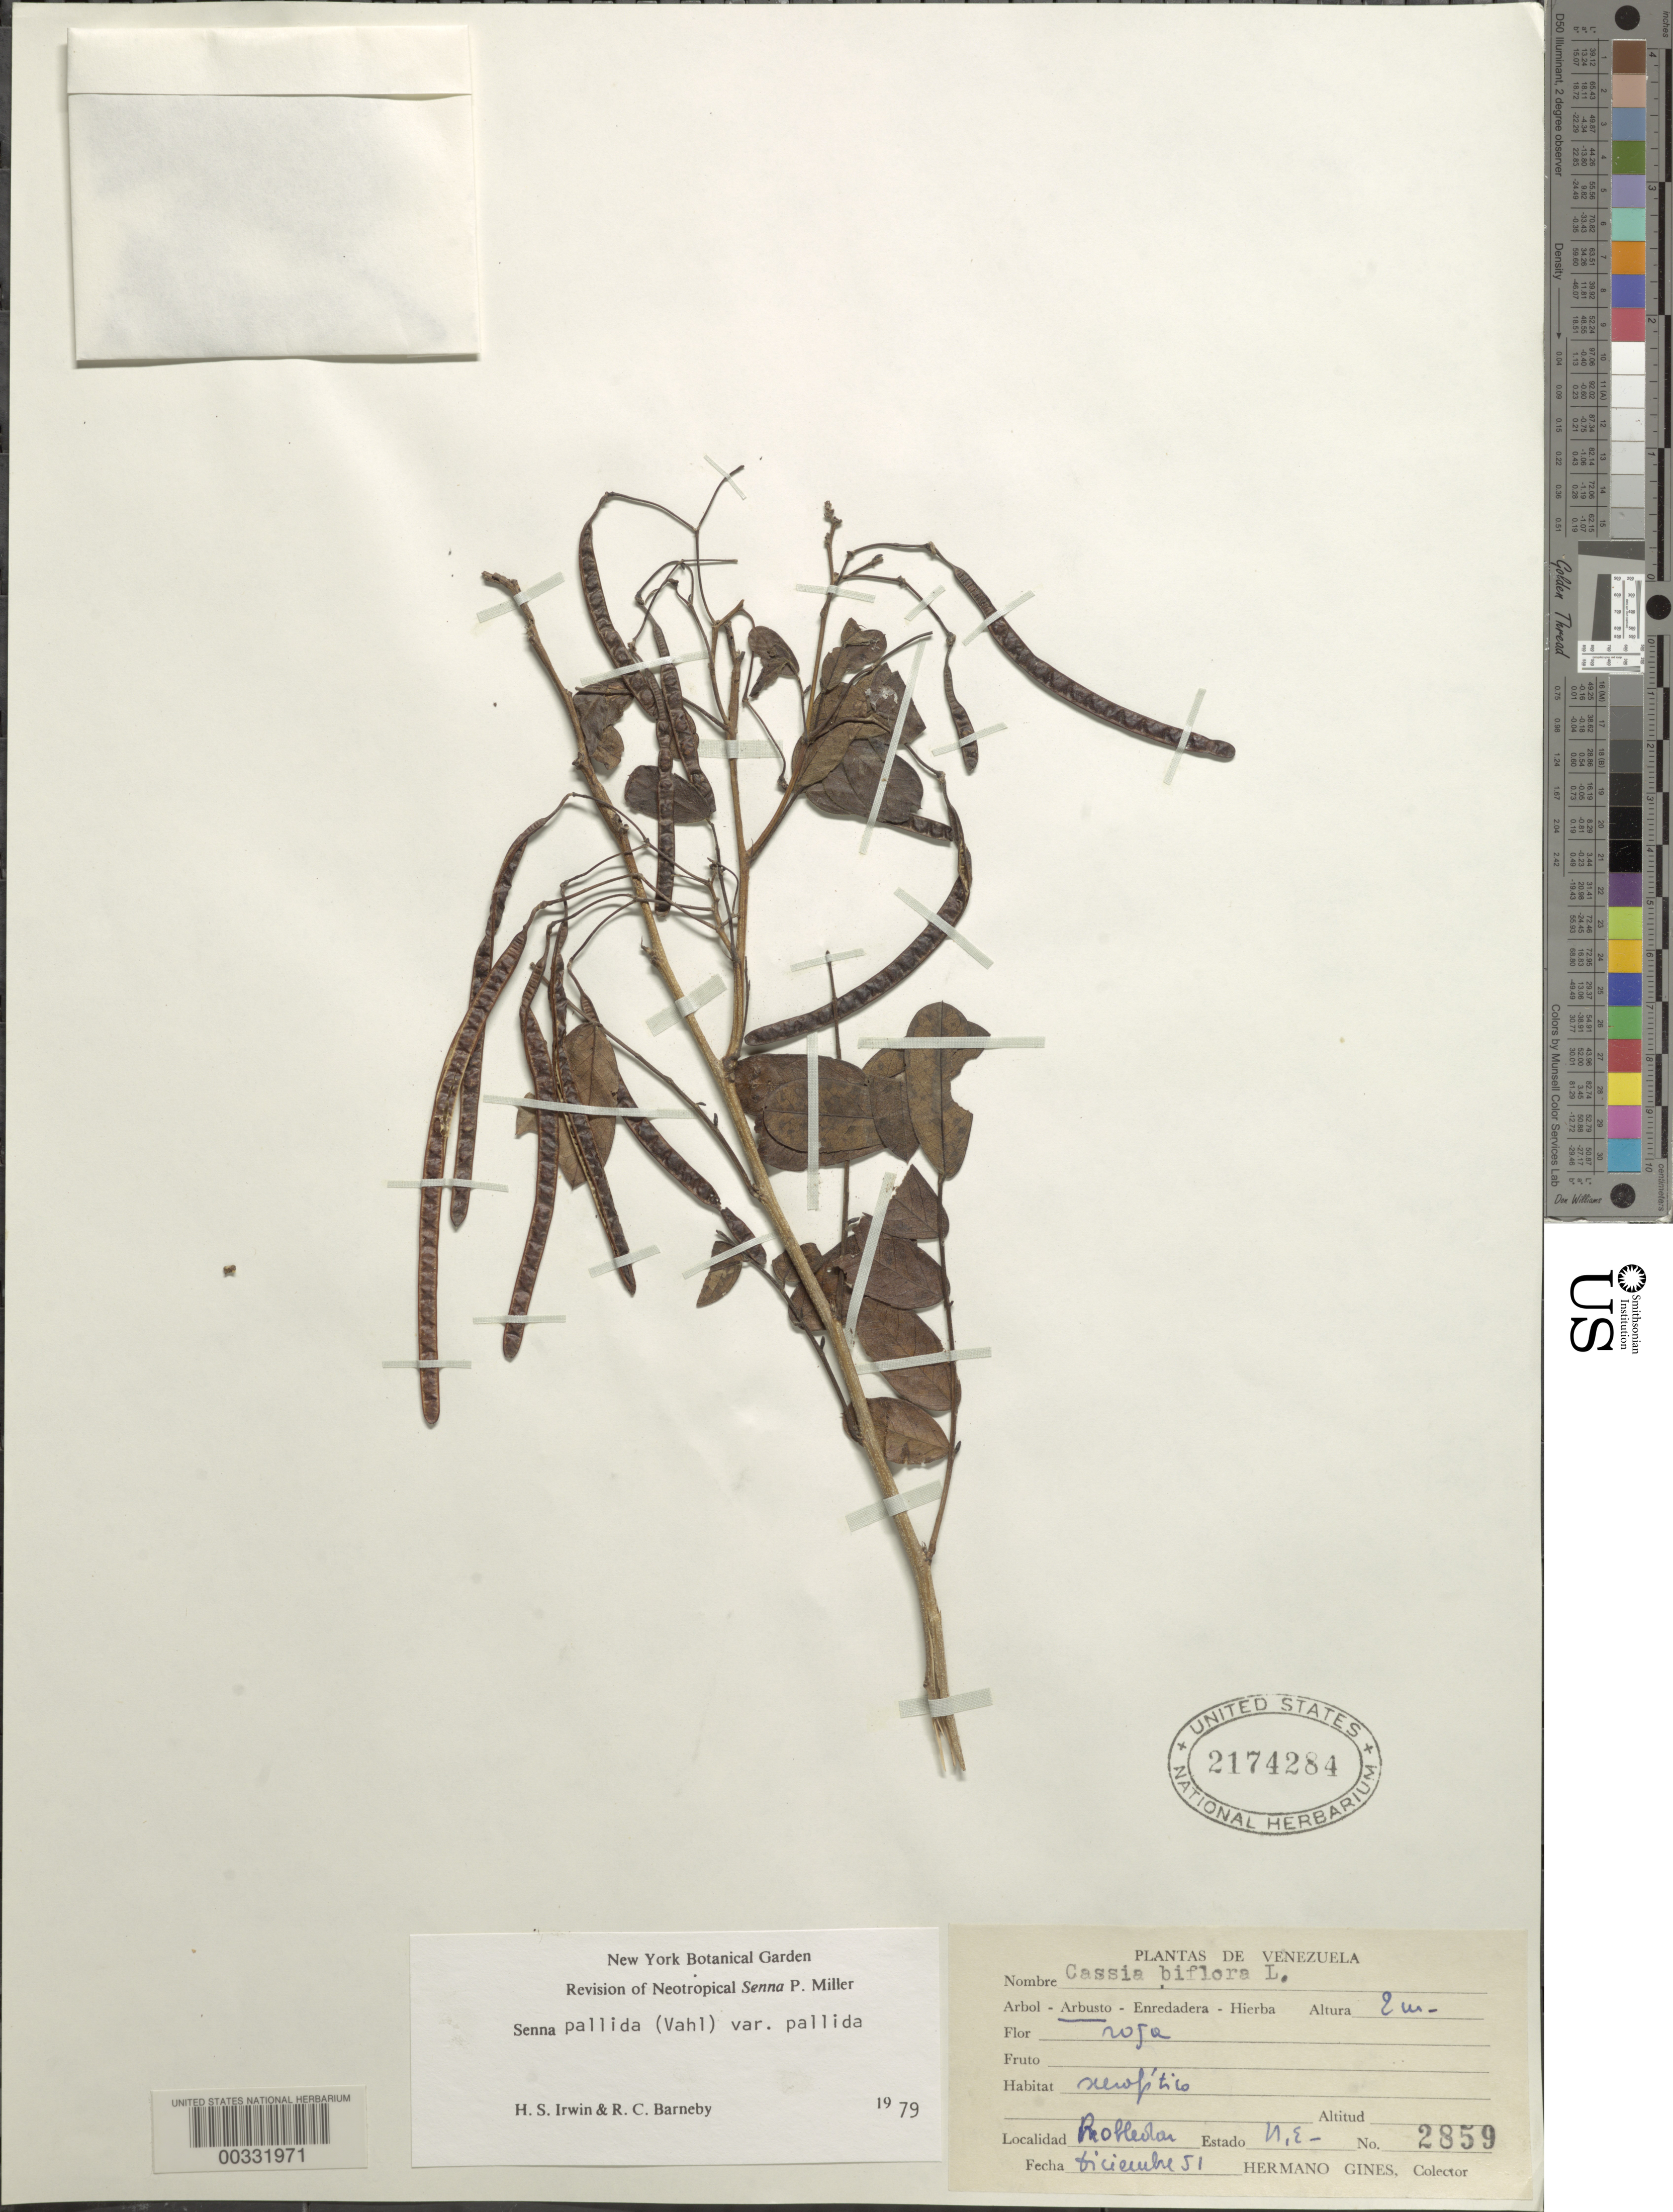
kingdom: Plantae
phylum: Tracheophyta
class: Magnoliopsida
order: Fabales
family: Fabaceae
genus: Senna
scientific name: Senna pallida var. pallida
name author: (Vahl) H.S. Irwin & Barneby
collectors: Bro. Gines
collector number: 2859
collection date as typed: Dec 1951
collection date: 1951-12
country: Venezuela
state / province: Nueva Esparta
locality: Robledar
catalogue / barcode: US 2174284